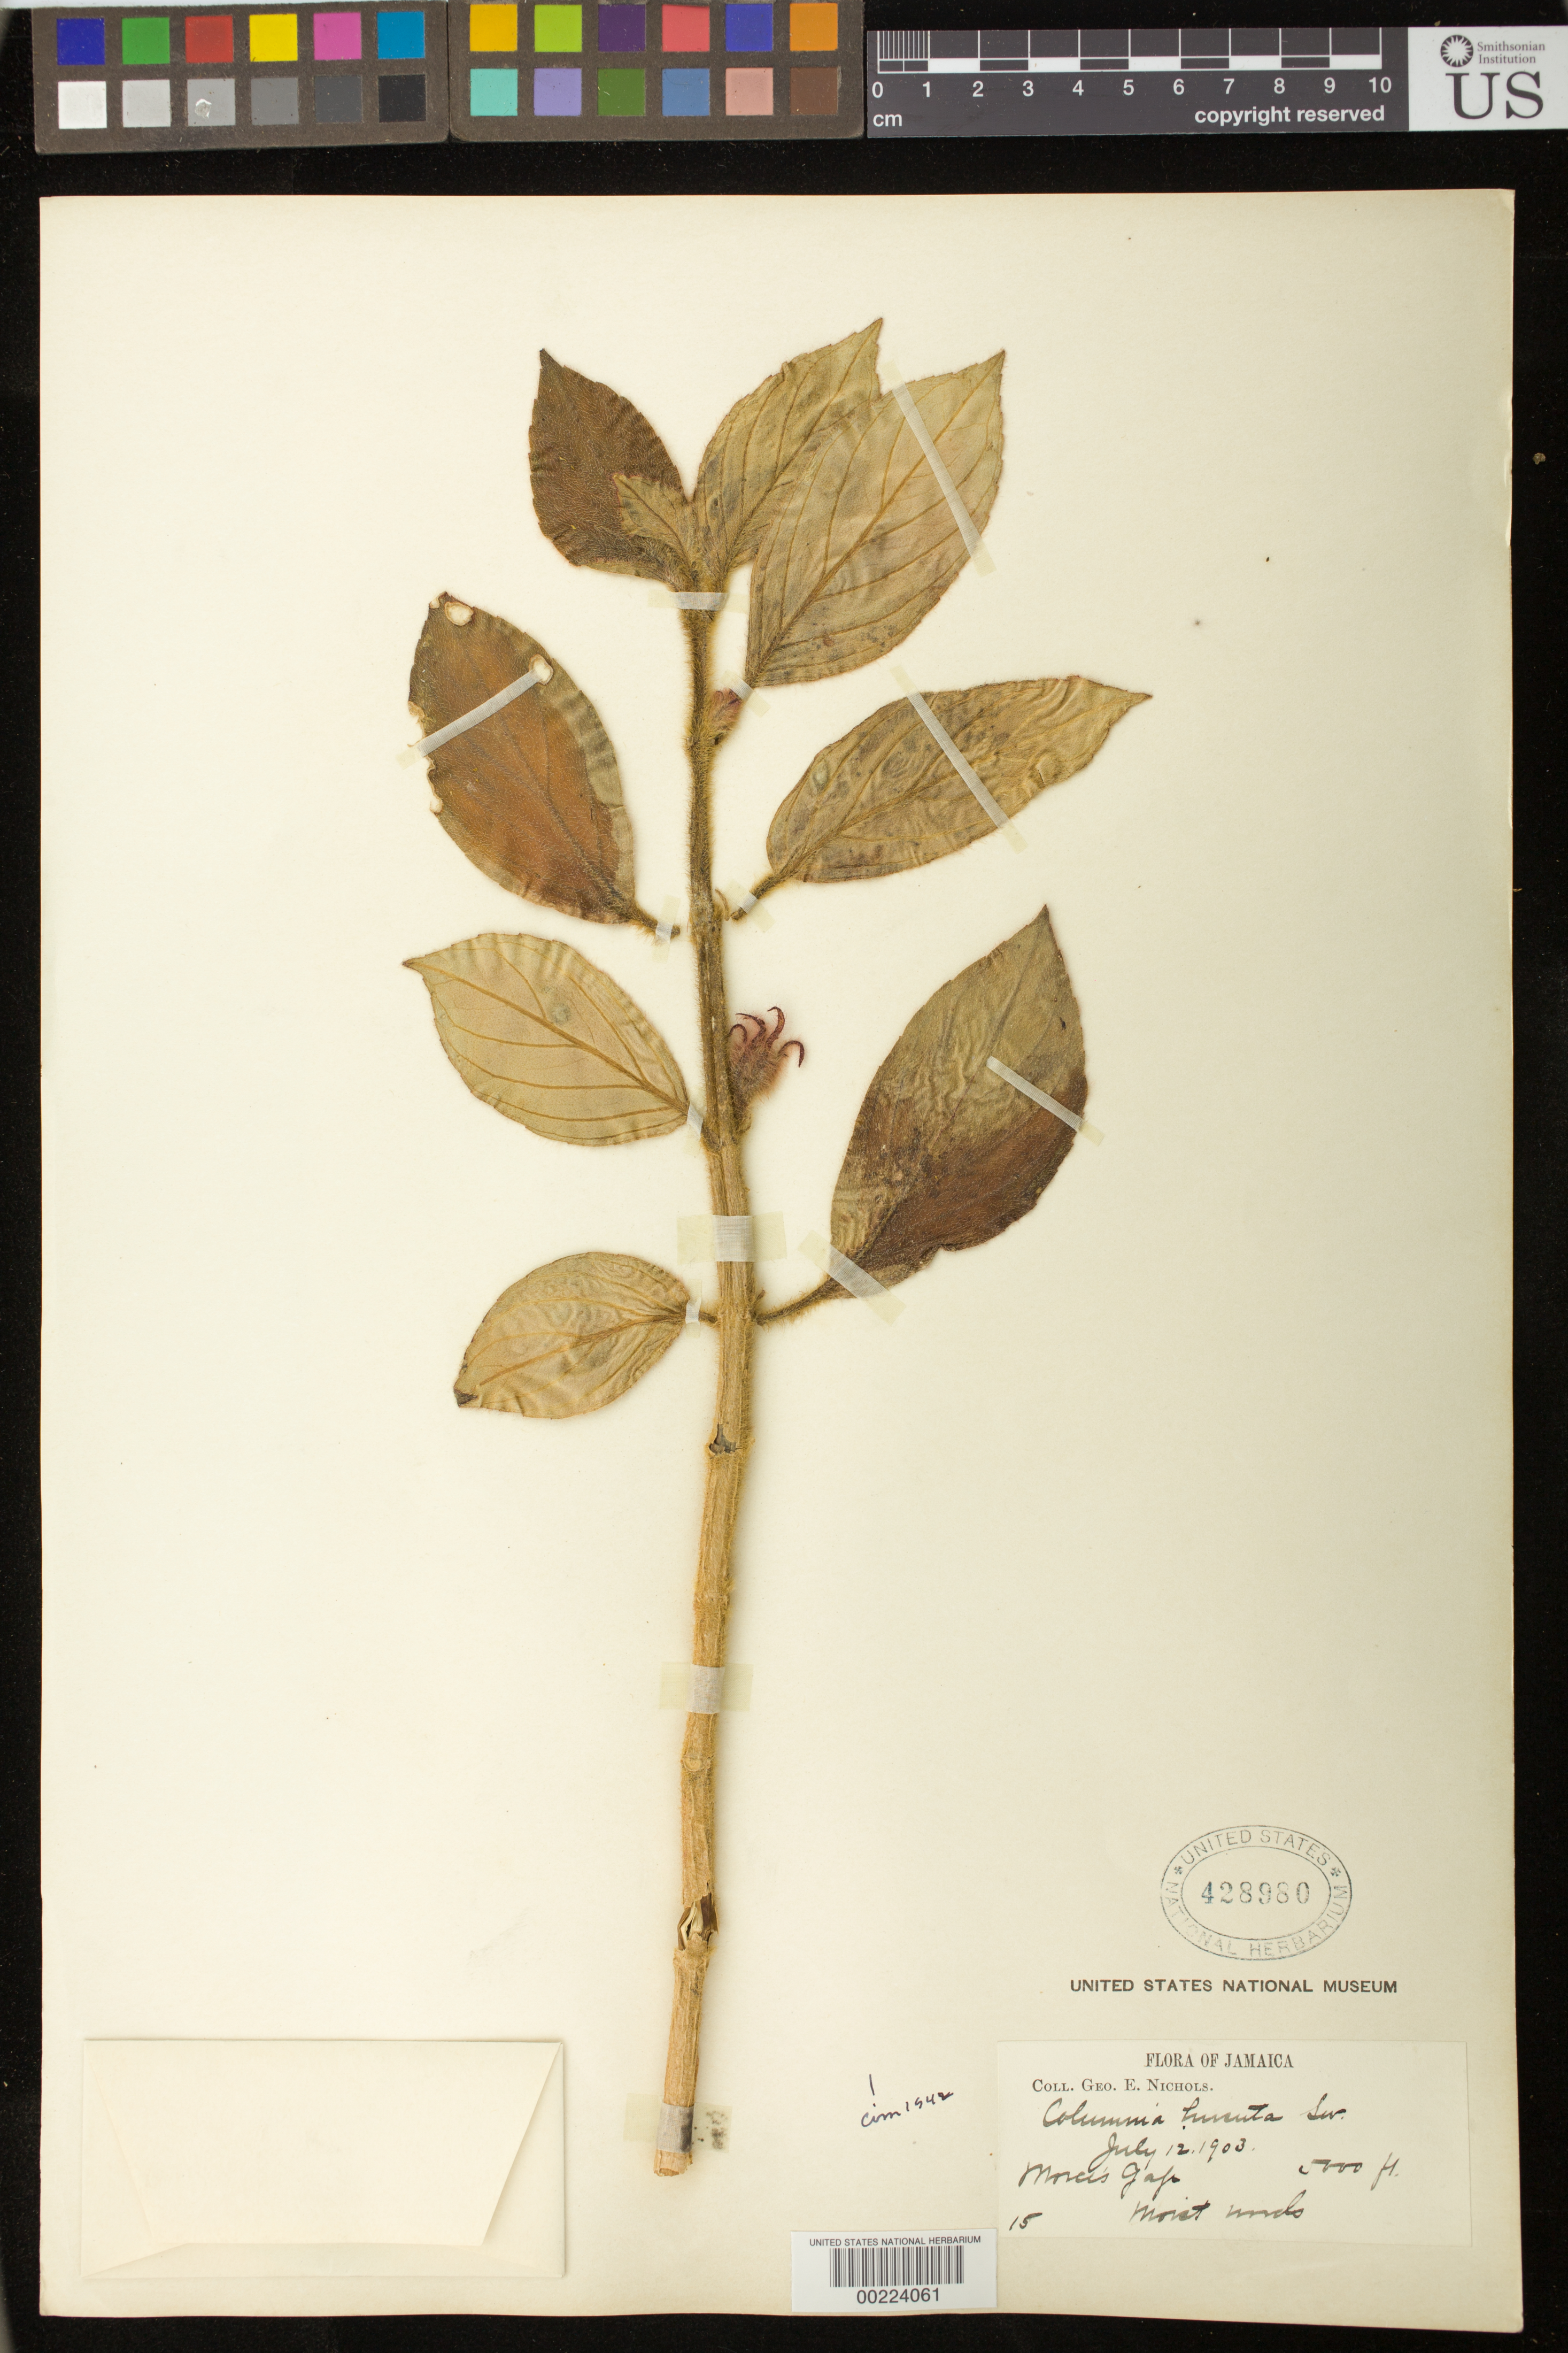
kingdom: Plantae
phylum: Tracheophyta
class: Magnoliopsida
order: Lamiales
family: Gesneriaceae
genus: Columnea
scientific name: Columnea hirsuta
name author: Sw.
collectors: G. E. Nichols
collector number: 15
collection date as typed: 12 Jul 1903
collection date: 1903-07-12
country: Jamaica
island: Jamaica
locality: Morcis Gap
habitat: Moist woods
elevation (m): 1524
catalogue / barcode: US 428980